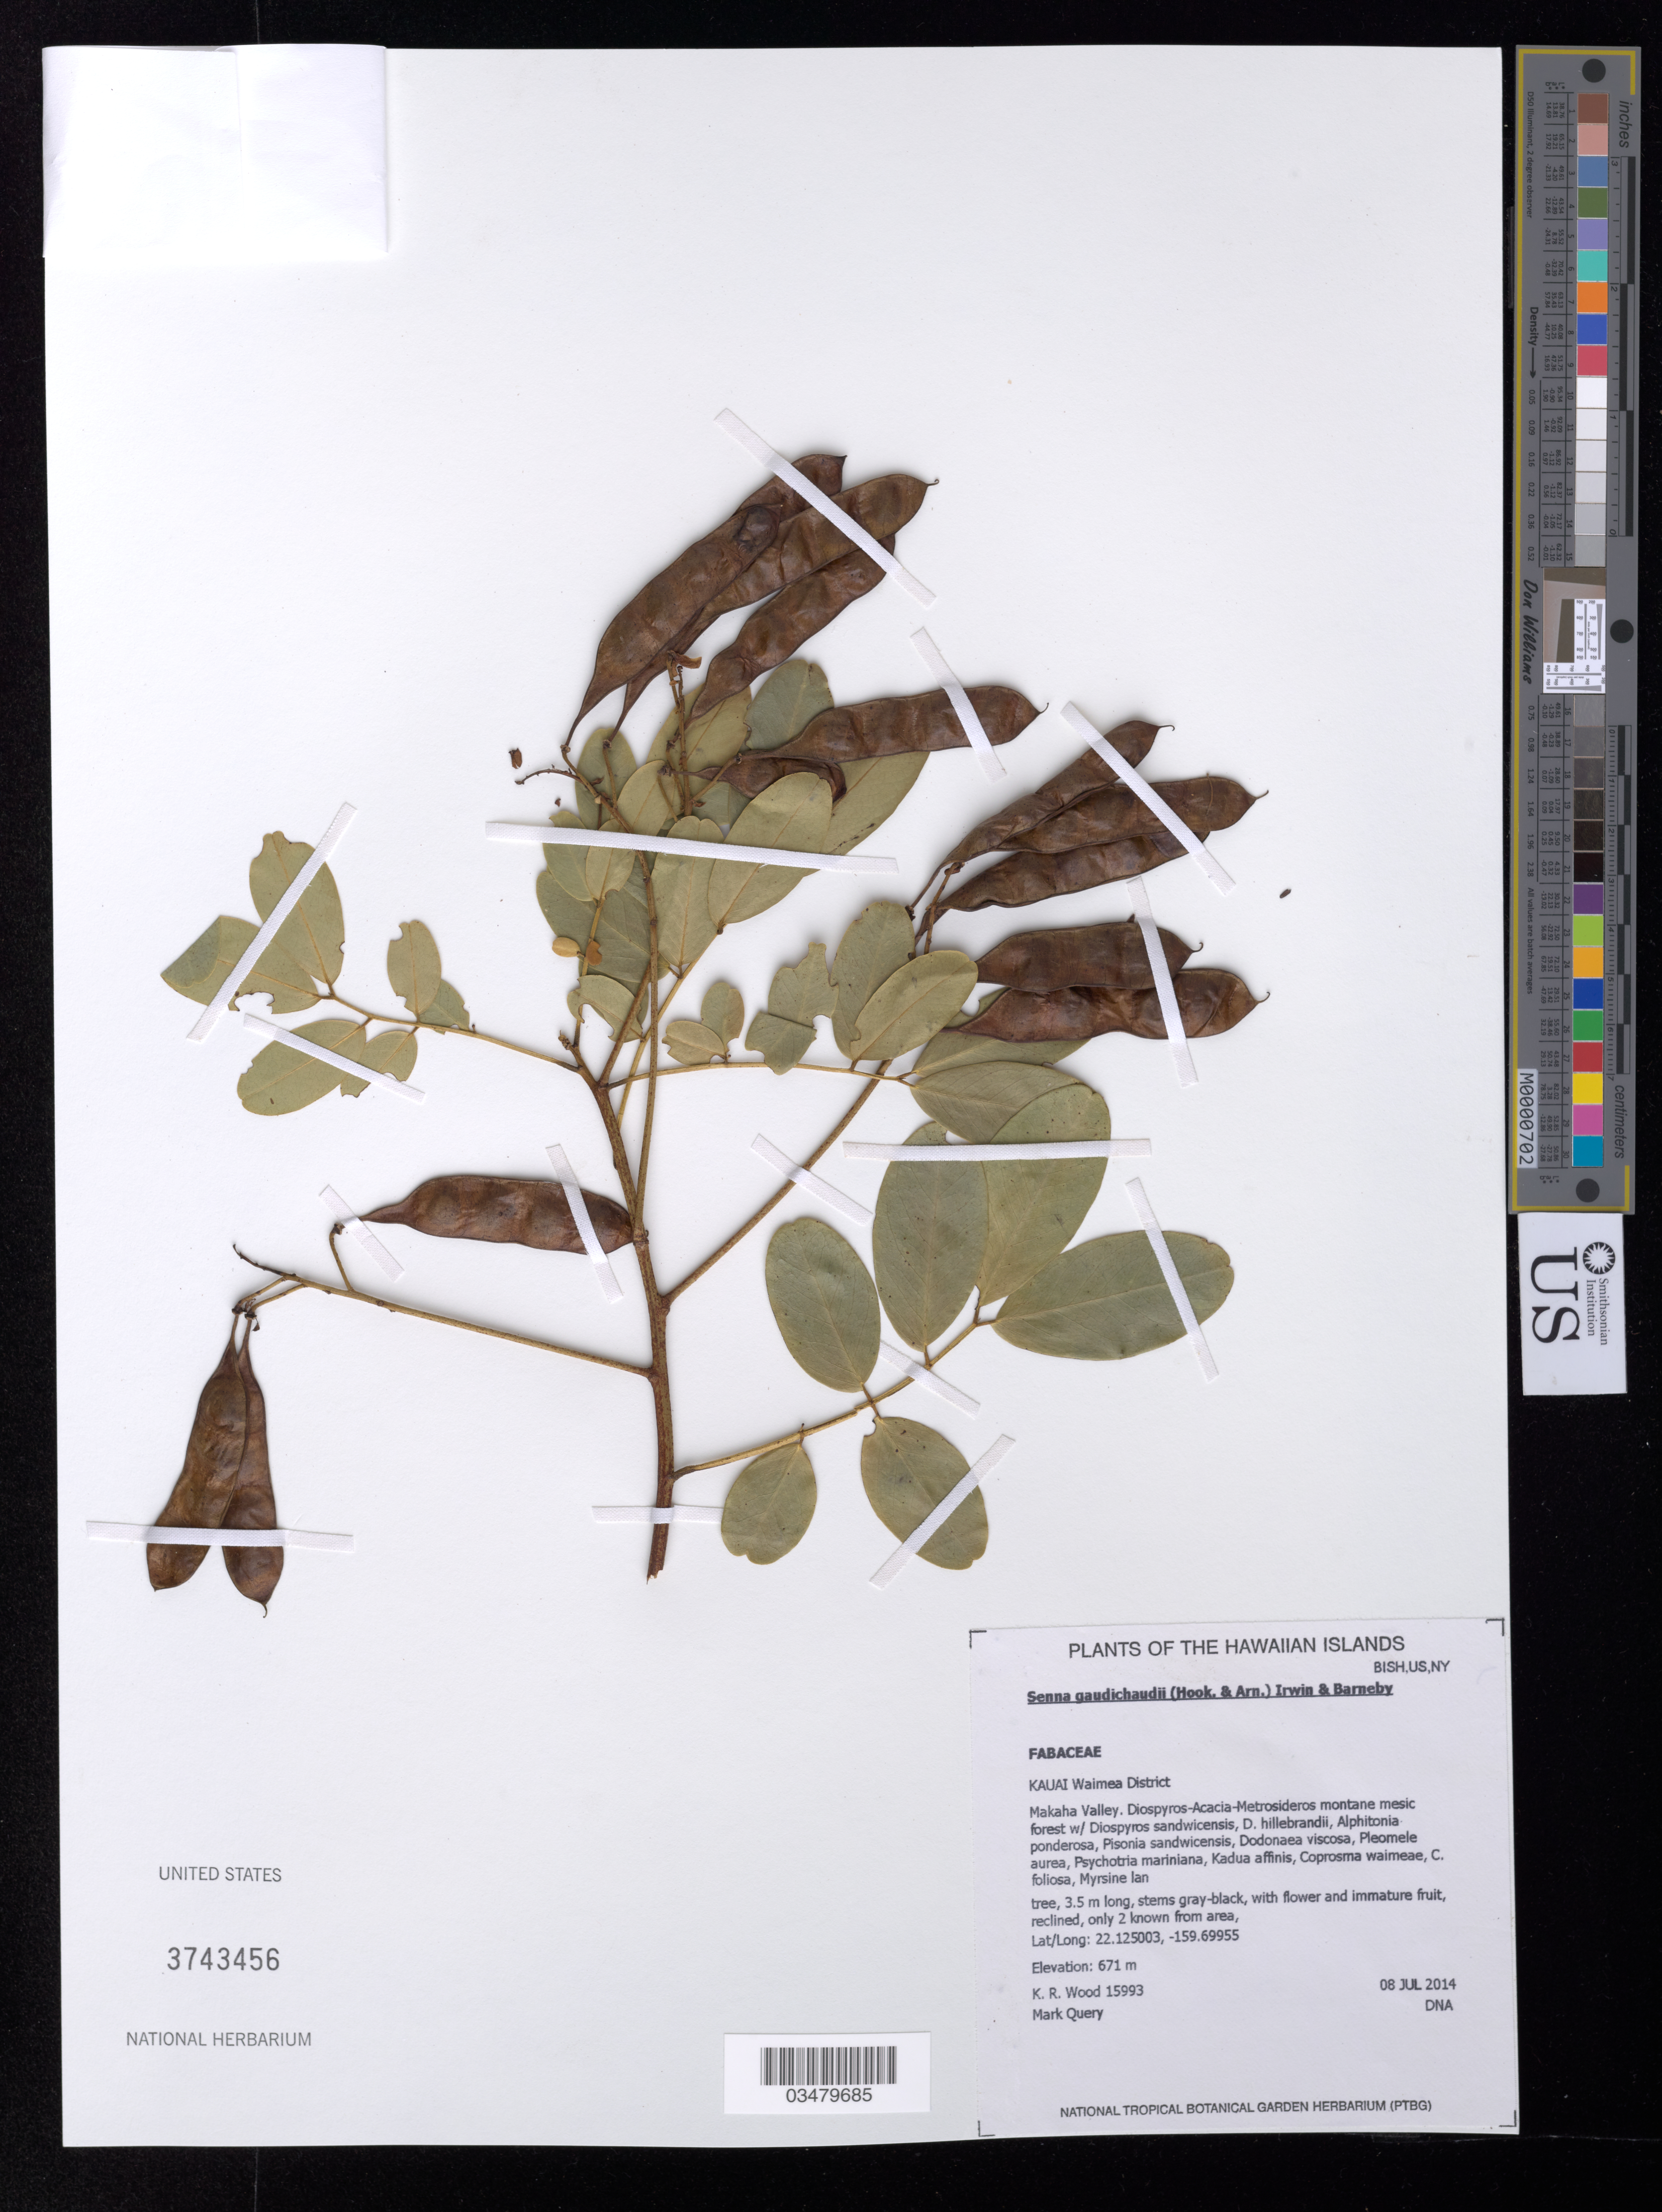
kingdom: Plantae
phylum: Tracheophyta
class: Magnoliopsida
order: Fabales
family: Fabaceae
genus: Senna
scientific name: Senna gaudichaudii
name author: (Hook. & Arn.) H.S. Irwin & Barneby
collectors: K. R. Wood & M. Query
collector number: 15993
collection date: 2014-07-08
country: United States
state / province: Hawaii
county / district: Kauai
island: Kaua'i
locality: Waimea District, Makaha Valley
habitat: Montane mesic forest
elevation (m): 671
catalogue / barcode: US 3743456